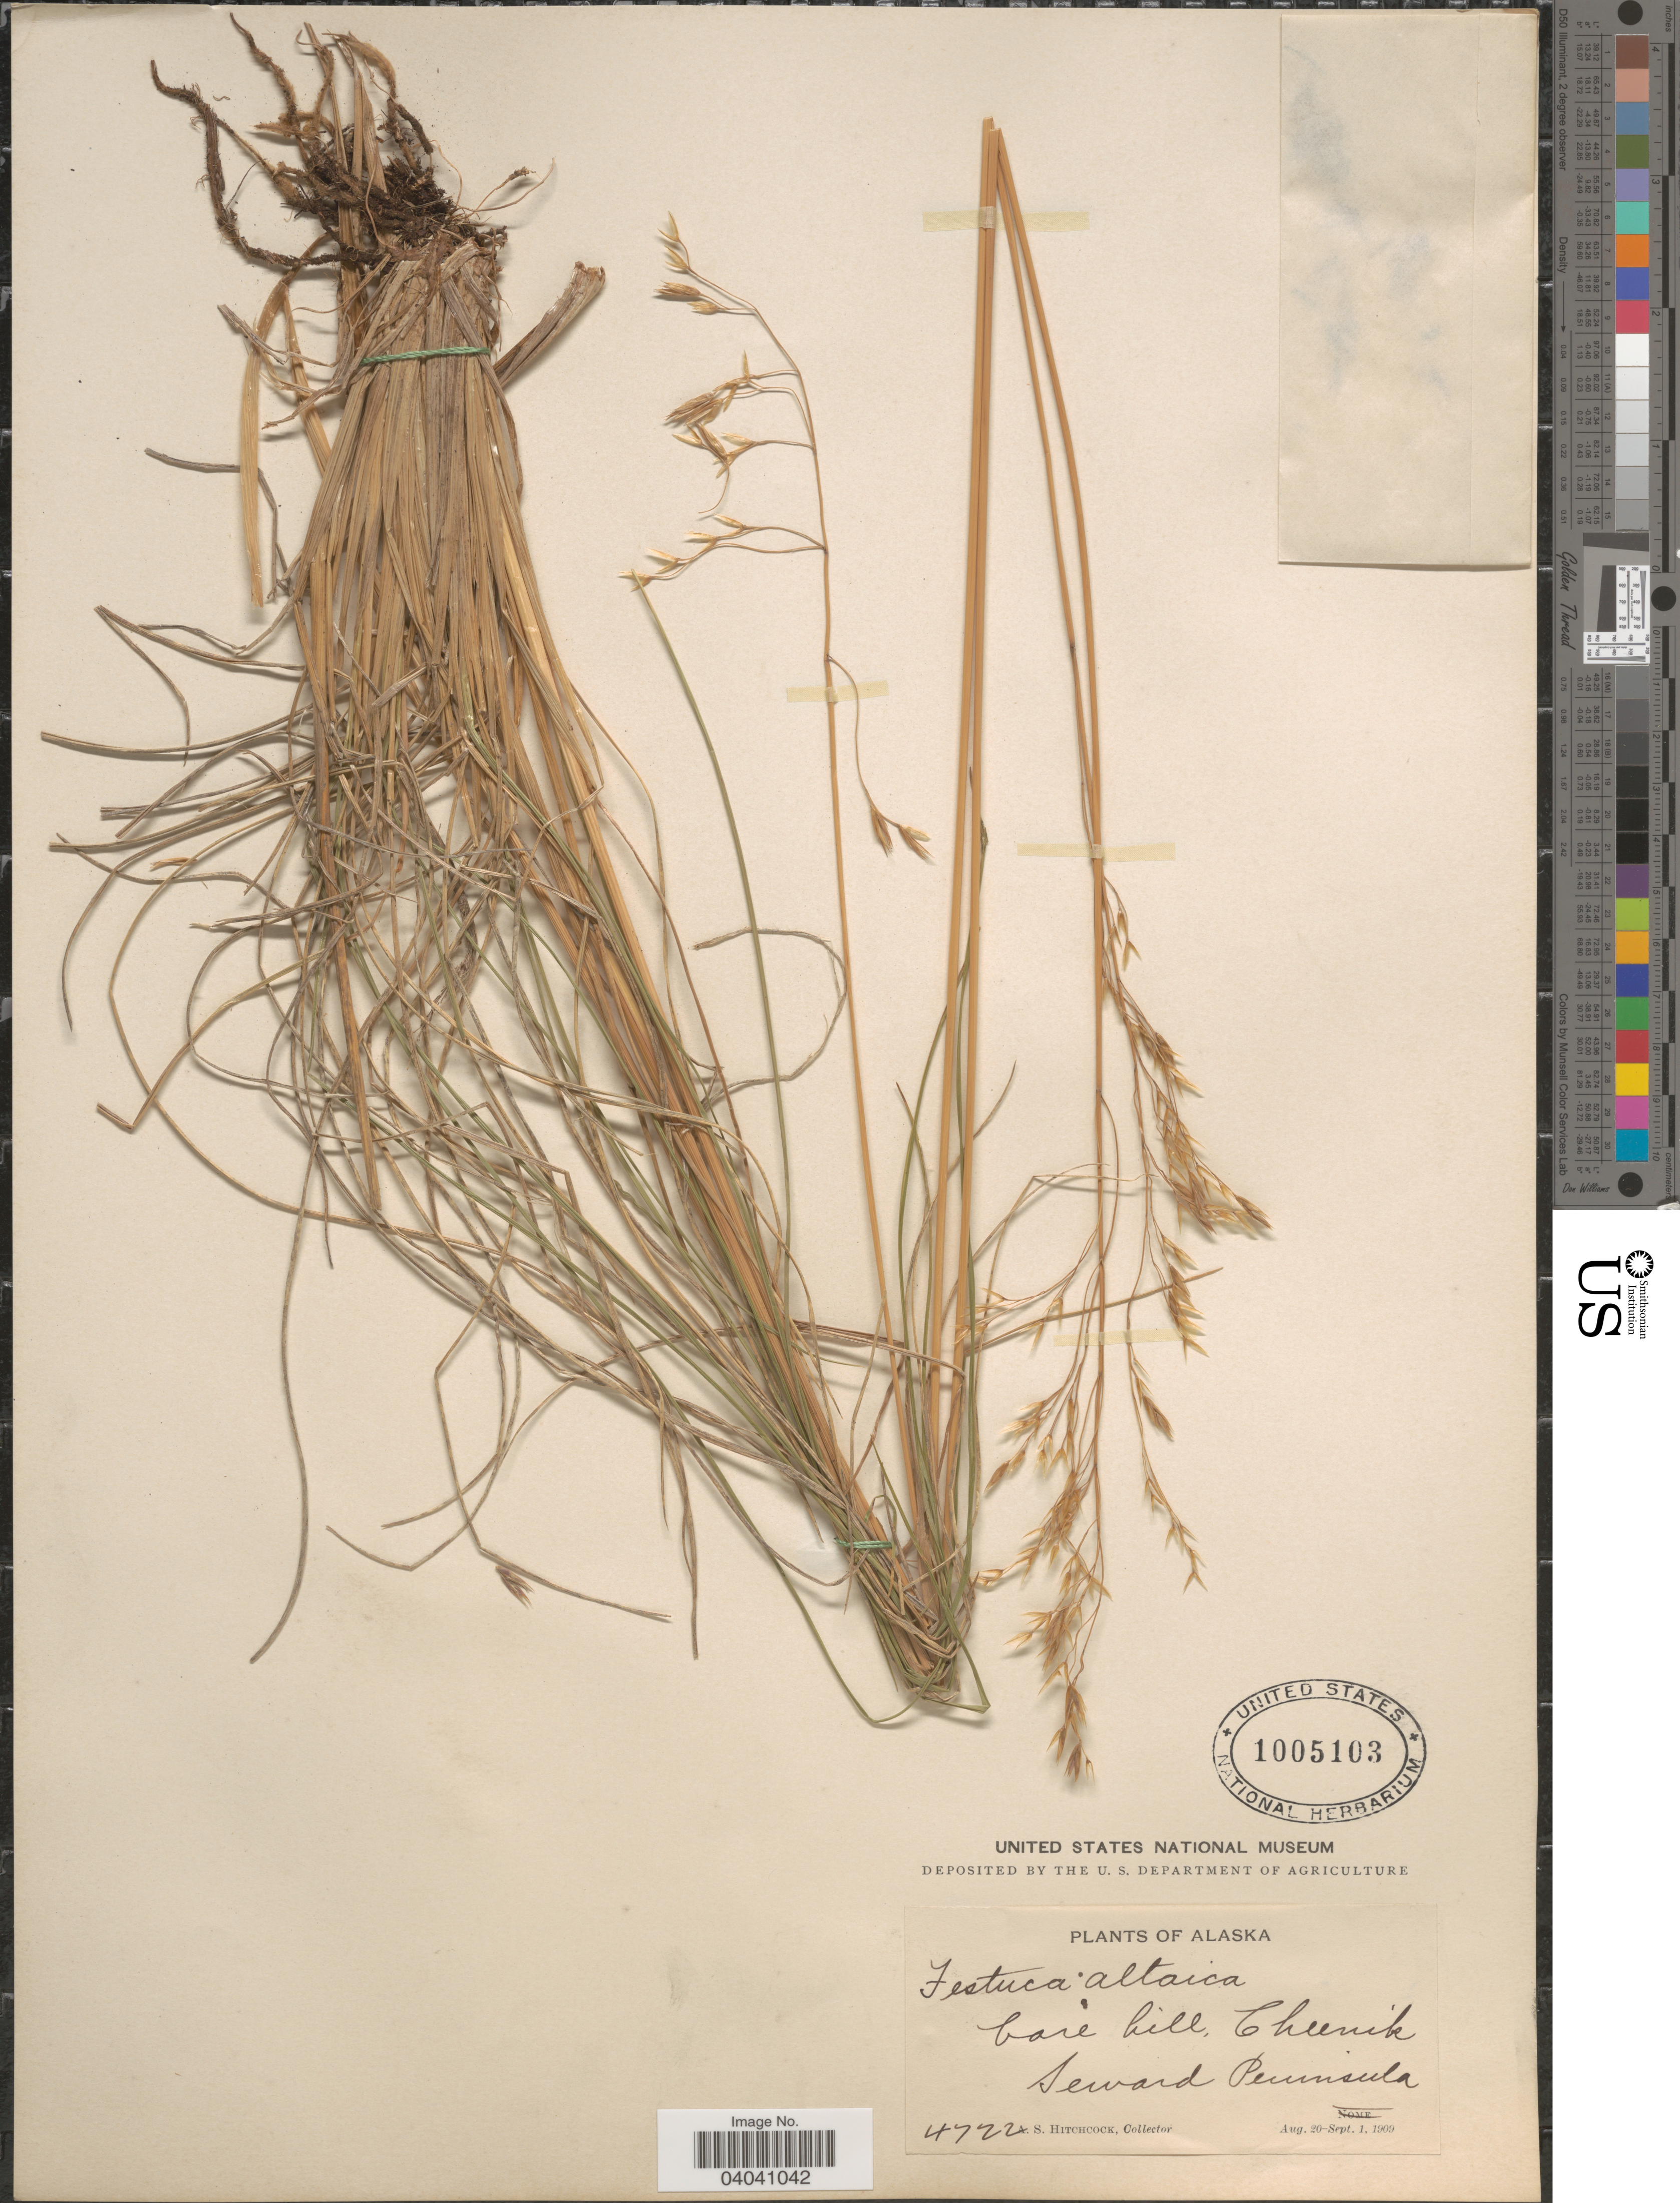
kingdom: Plantae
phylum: Tracheophyta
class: Liliopsida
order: Poales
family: Poaceae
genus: Festuca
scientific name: Festuca altaica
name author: Trin.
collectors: A. S. Hitchcock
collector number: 4722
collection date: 1909-08-20/1909-09-01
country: United States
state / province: Alaska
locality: Cheenik Seward Peninsula.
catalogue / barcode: US 1005103